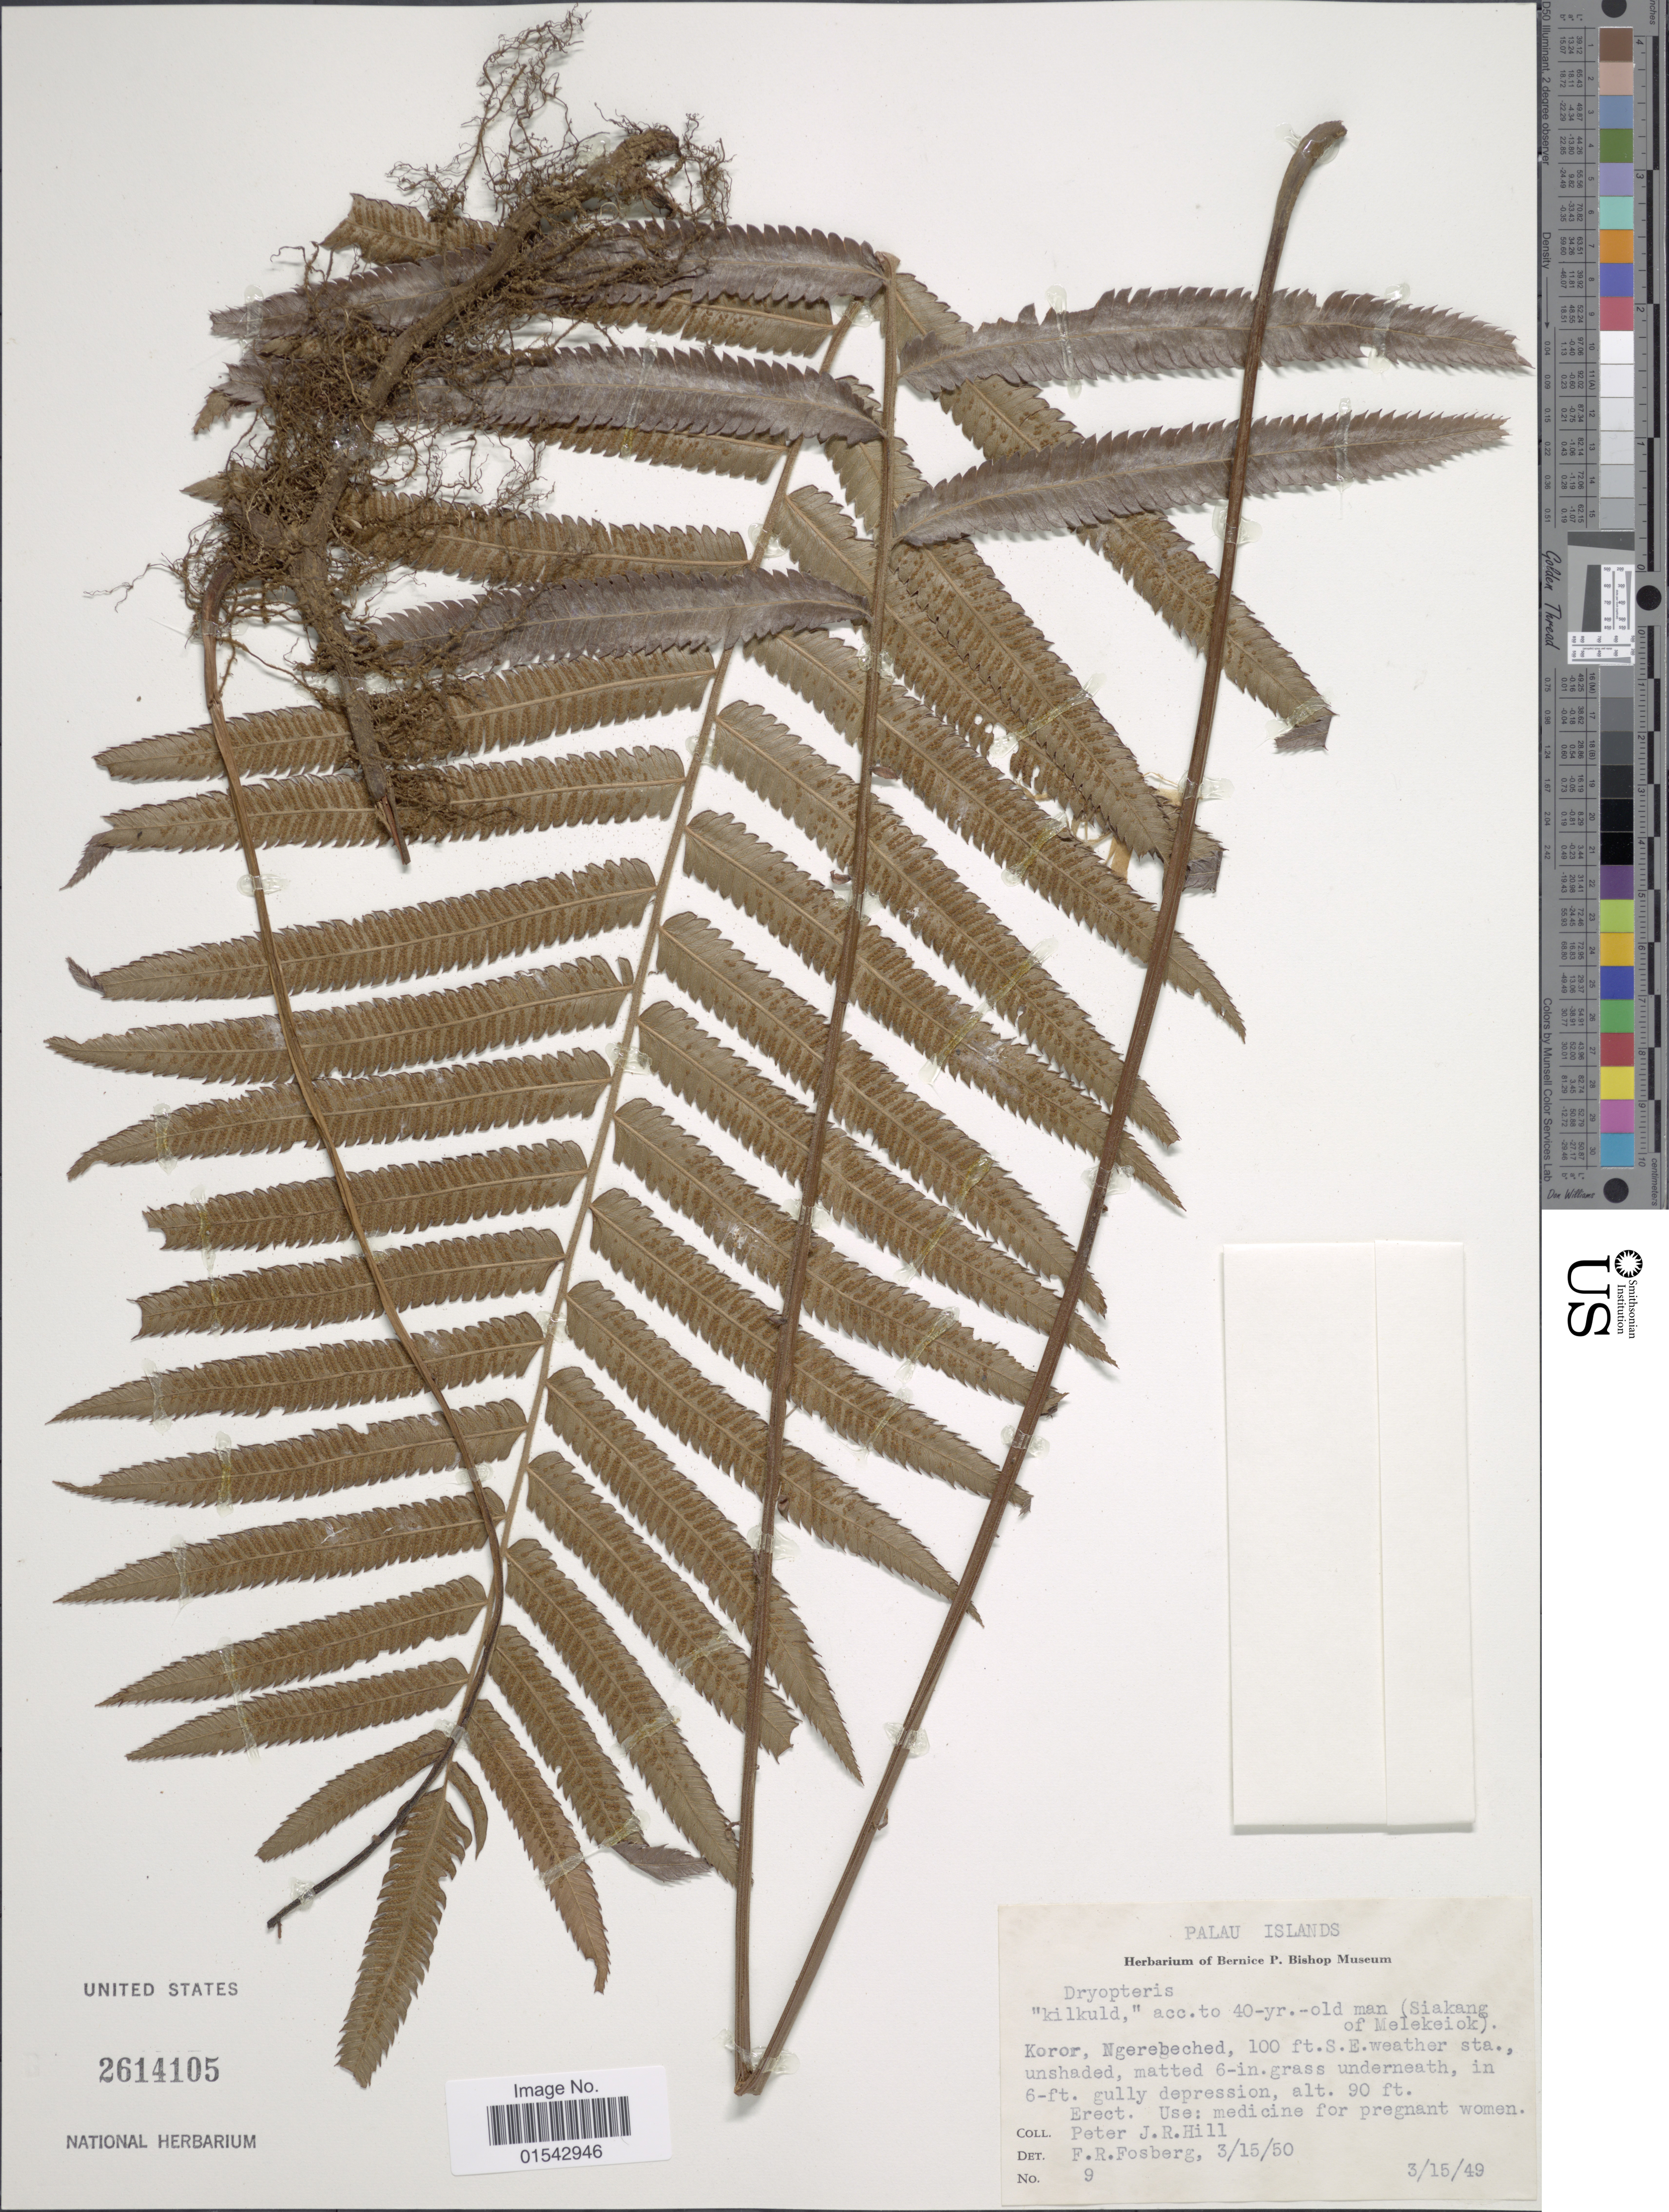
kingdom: Plantae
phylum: Tracheophyta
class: Polypodiopsida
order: Polypodiales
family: Thelypteridaceae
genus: Cyclosorus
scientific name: Cyclosorus sp.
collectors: P. J. R. Hill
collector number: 9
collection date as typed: Transcribed d/m/y: 15/3/49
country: Palau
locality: Palau Islands, (Siakang of melekeiok), Koror, Ngerebeched, 100 ft. S. E. weather sta.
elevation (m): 27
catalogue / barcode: US 2614105